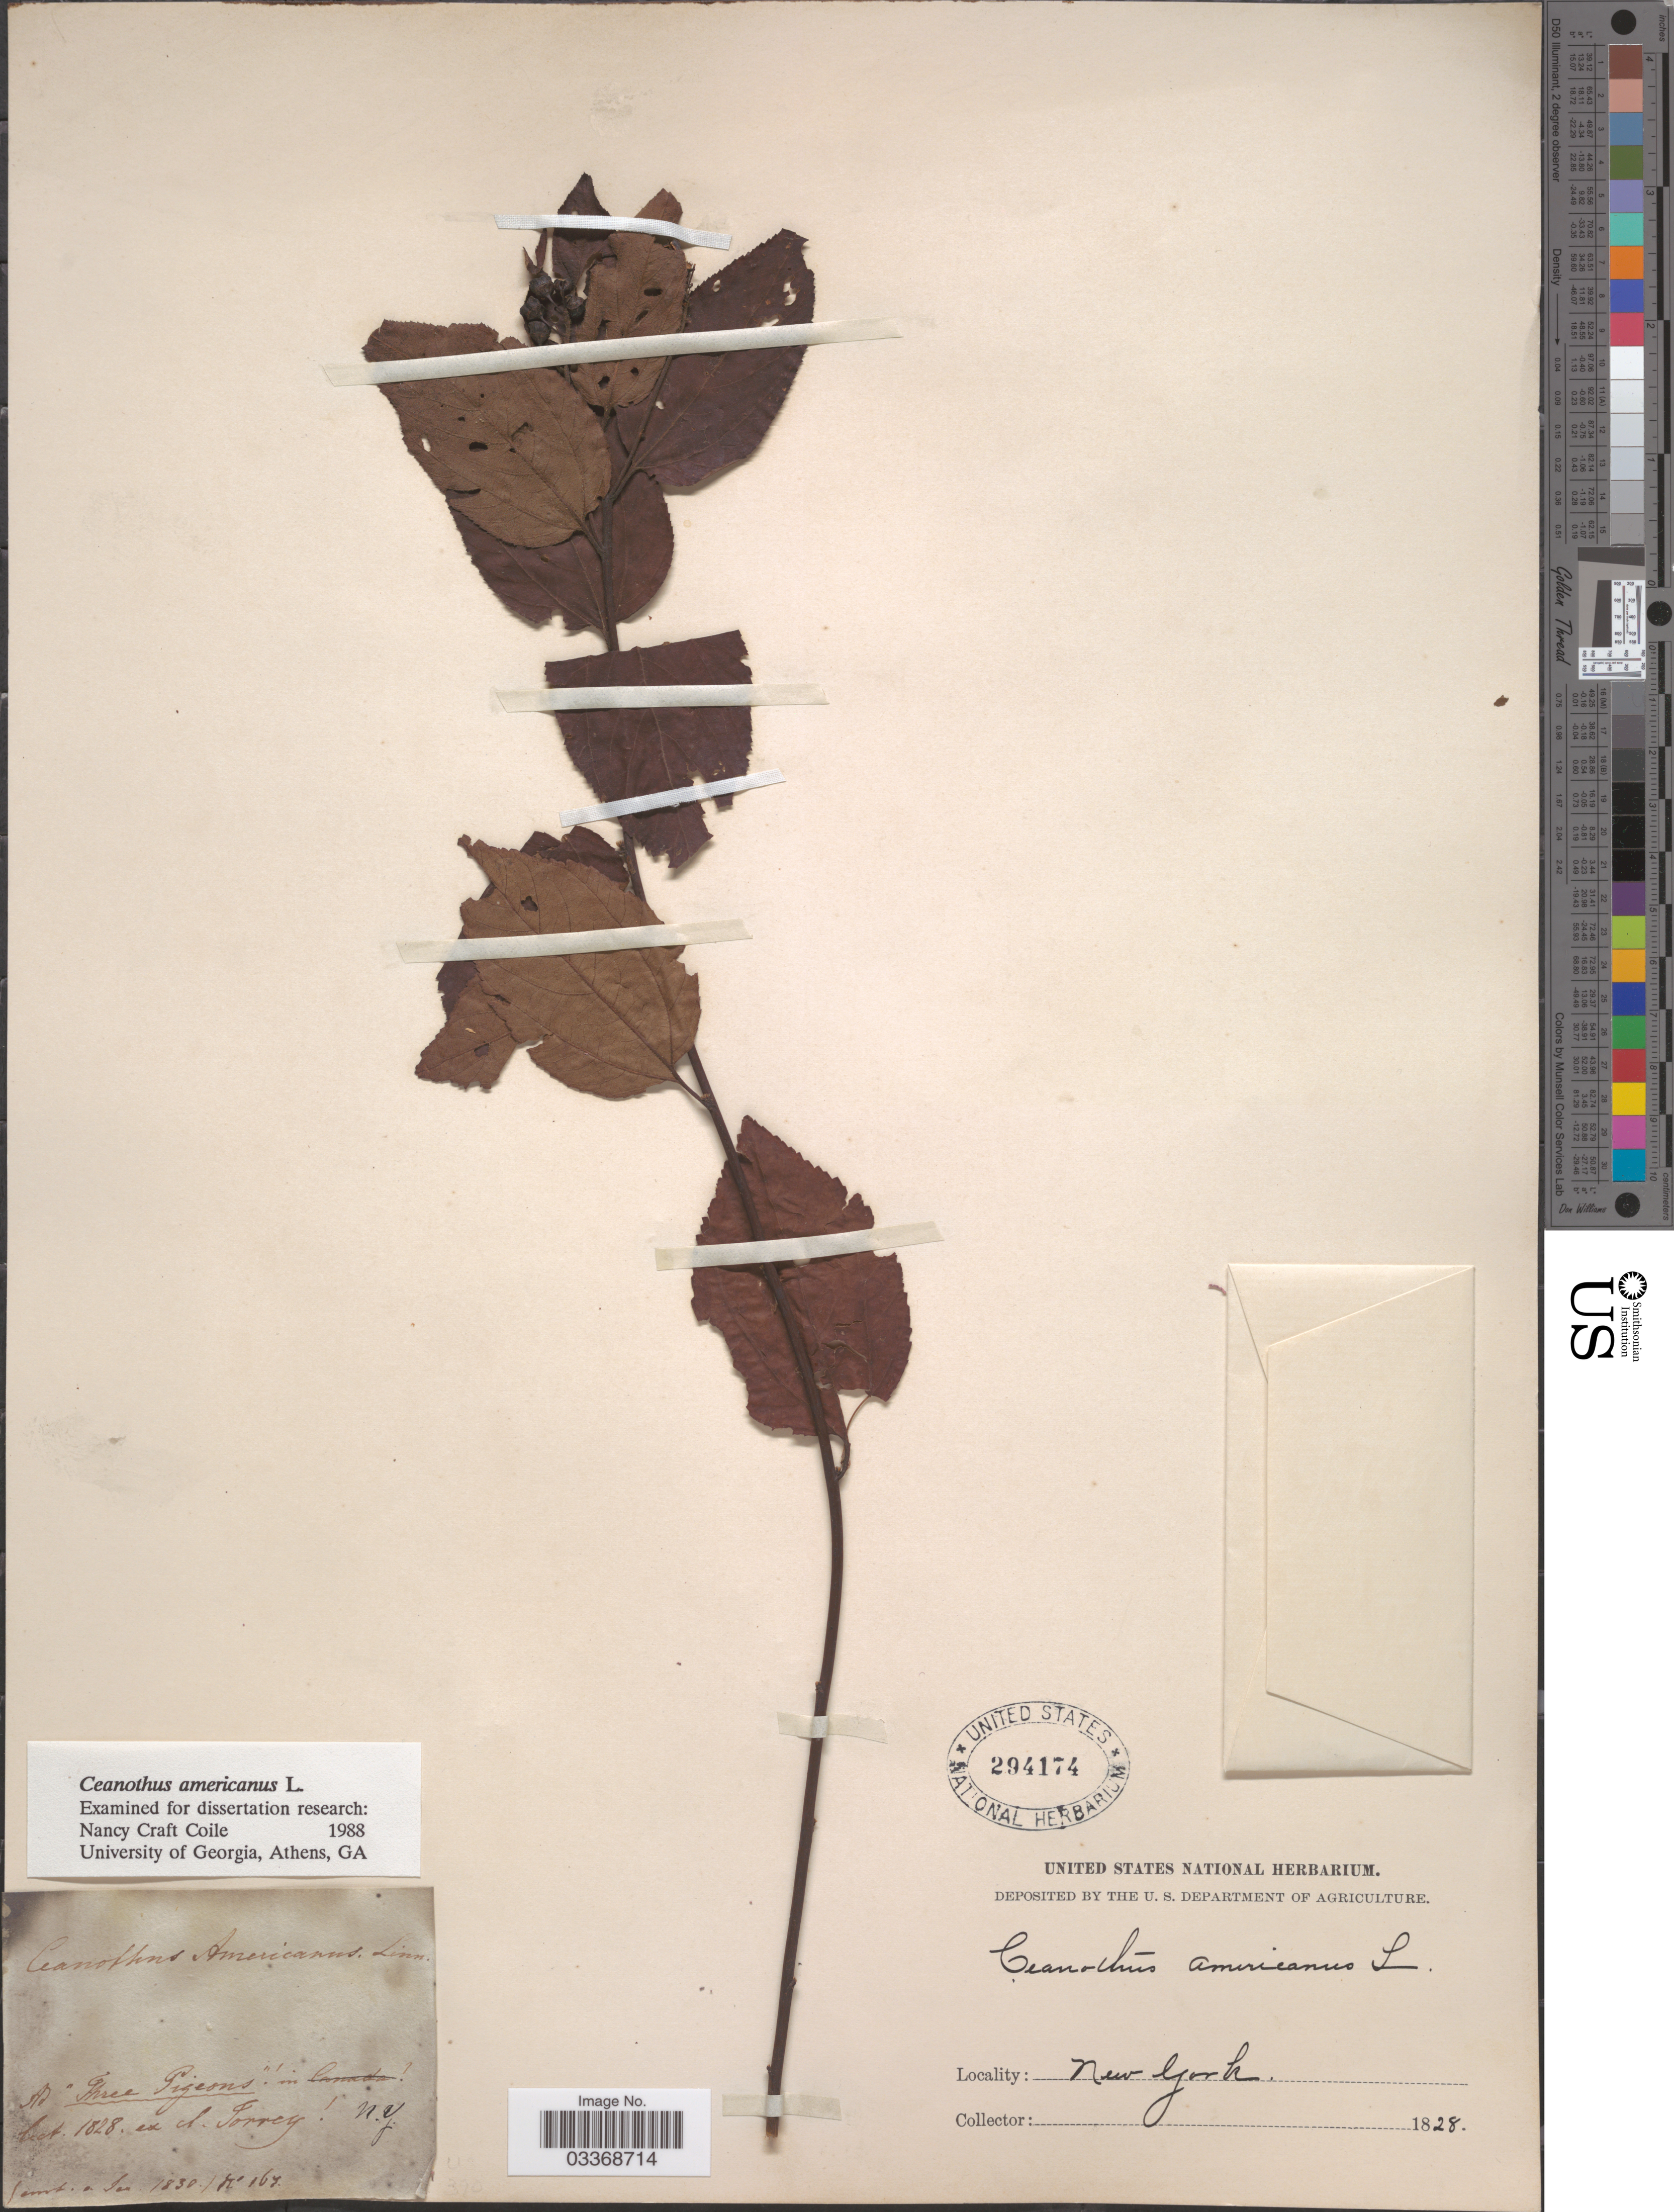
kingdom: Plantae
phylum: Tracheophyta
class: Magnoliopsida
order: Rosales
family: Rhamnaceae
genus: Ceanothus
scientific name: Ceanothus americanus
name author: L.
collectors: A. Torrey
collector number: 167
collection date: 1828-10/1830-01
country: United States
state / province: New York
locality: "Three Pigeons"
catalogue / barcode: US 294174